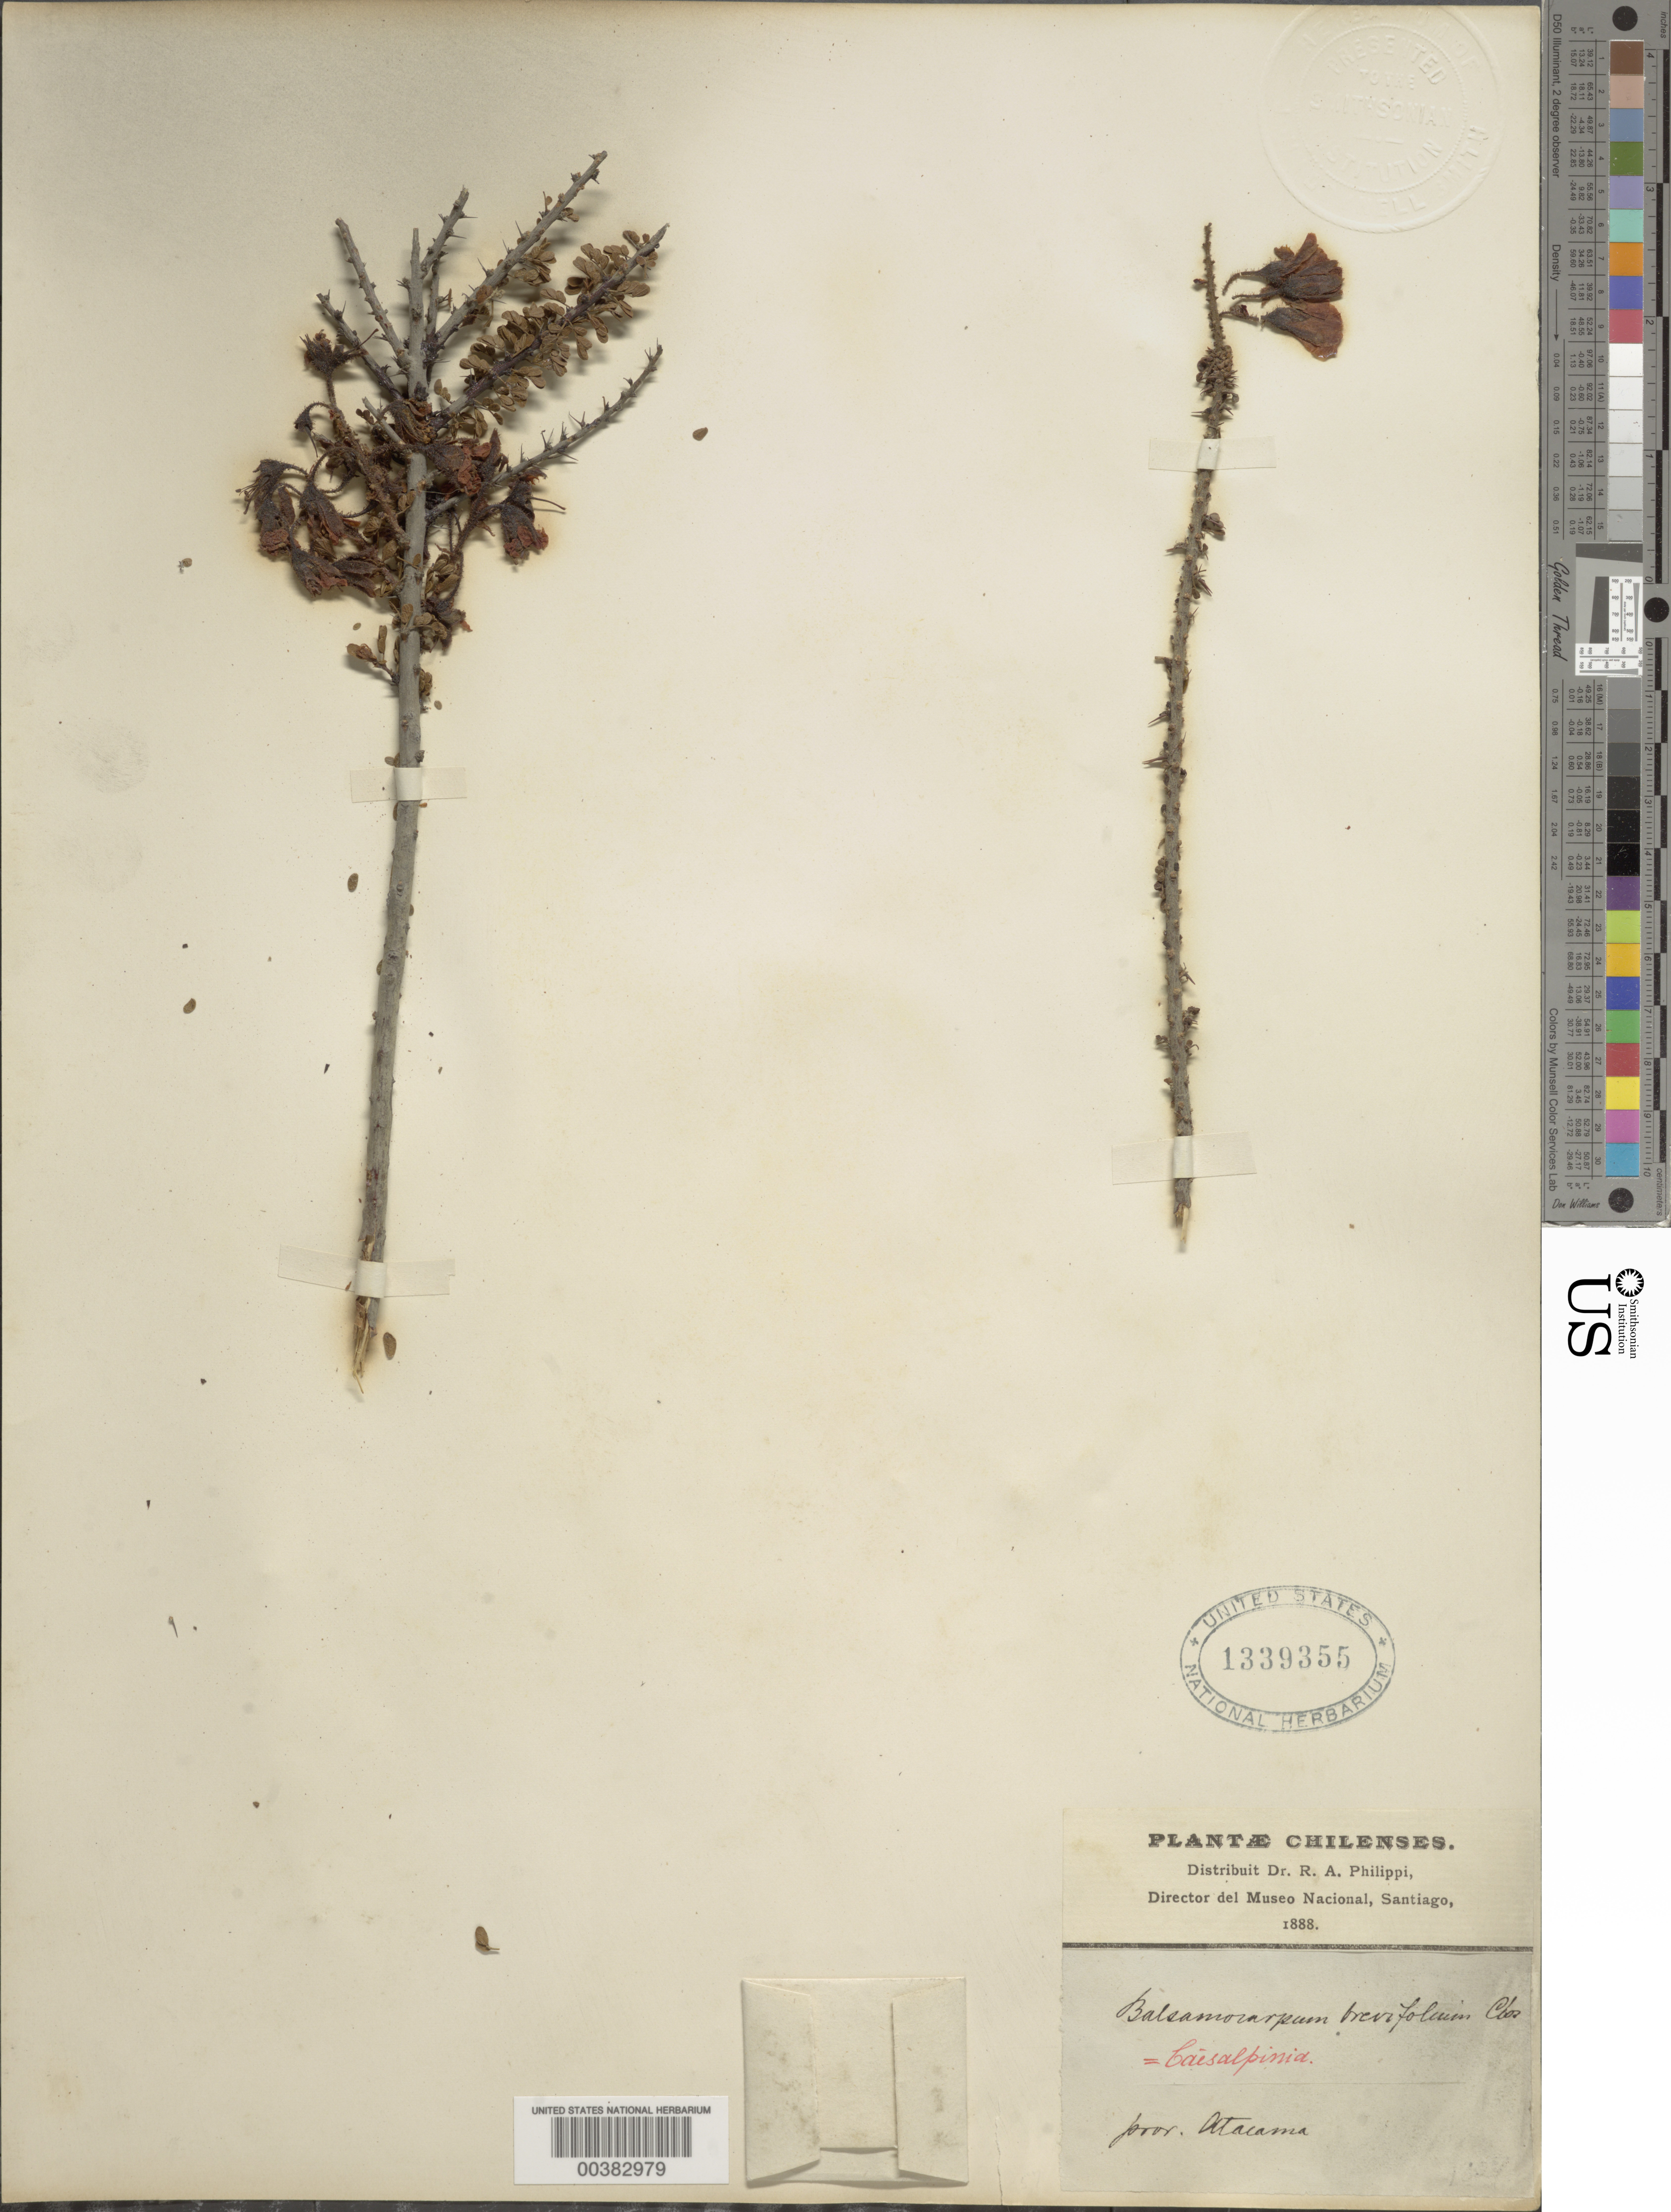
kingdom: Plantae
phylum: Tracheophyta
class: Magnoliopsida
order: Fabales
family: Fabaceae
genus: Balsamocarpon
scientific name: Balsamocarpon brevifolium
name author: Clos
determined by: Lewis, Gwilym P.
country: Chile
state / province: Atacama (III)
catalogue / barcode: US 1339355